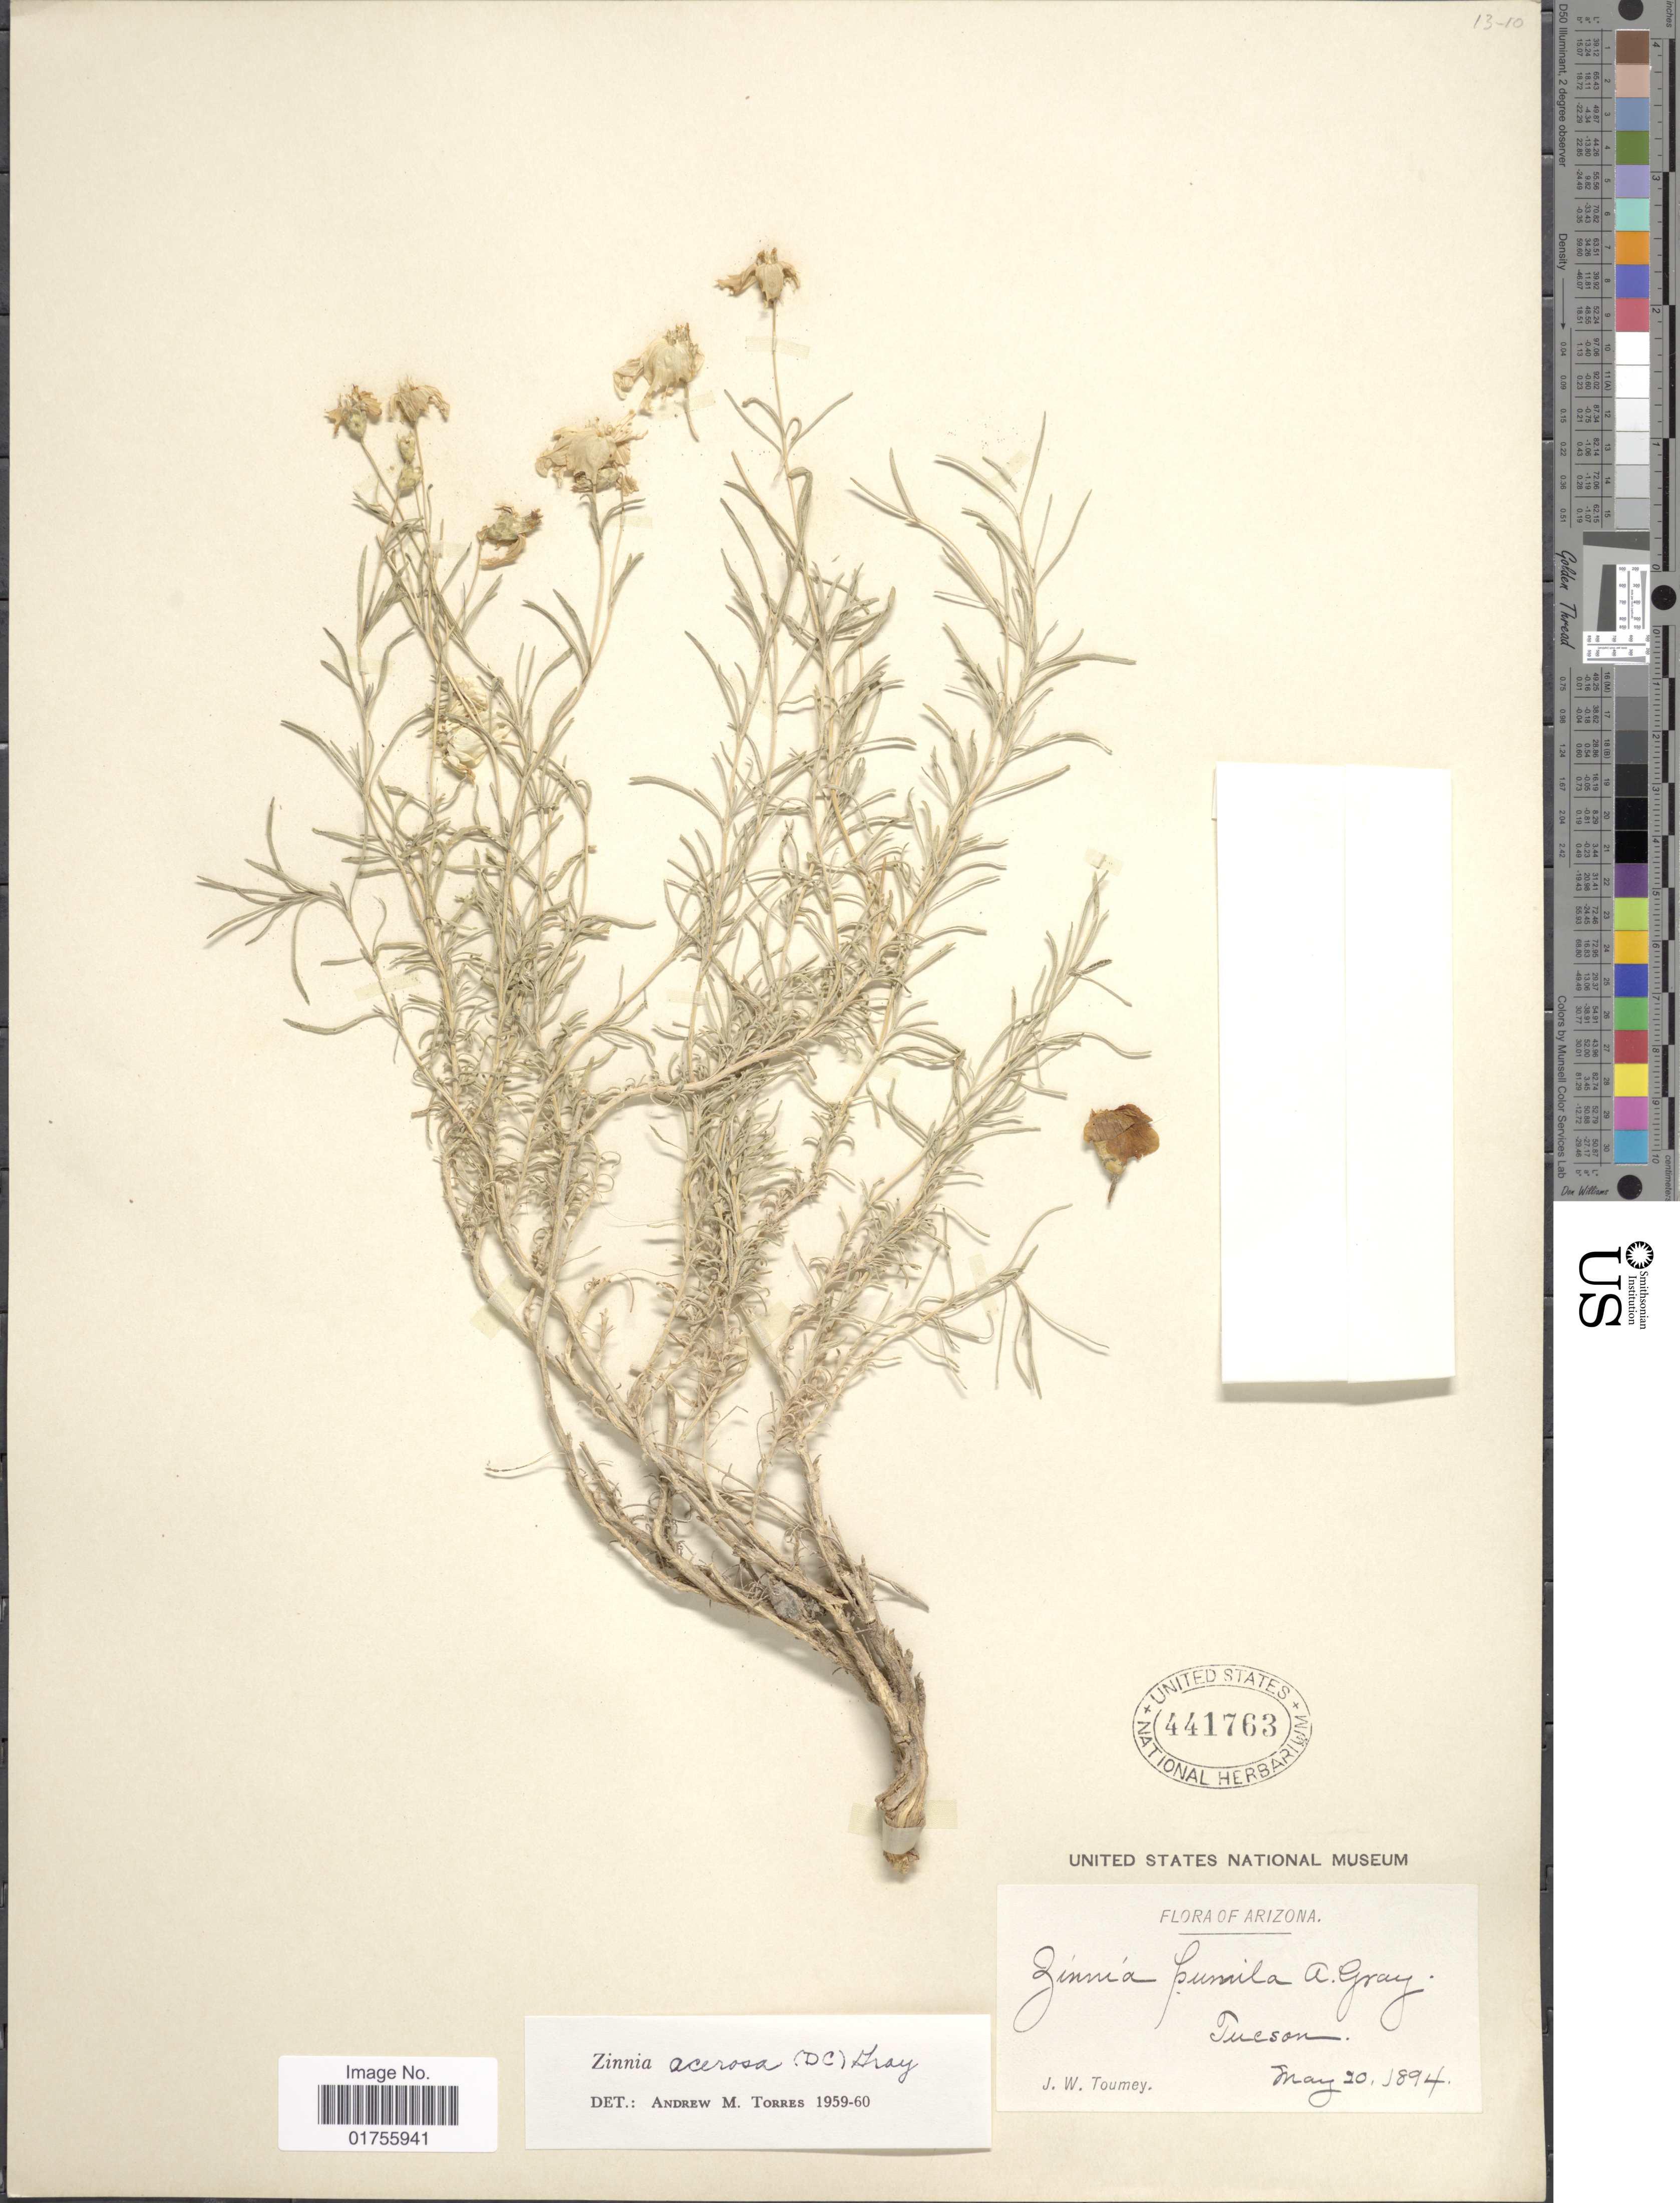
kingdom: Plantae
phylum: Tracheophyta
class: Magnoliopsida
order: Asterales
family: Asteraceae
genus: Zinnia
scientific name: Zinnia acerosa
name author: (DC.) A. Gray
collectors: J. W. Toumey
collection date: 1894-05-20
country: United States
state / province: Arizona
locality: Tucson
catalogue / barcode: US 441763